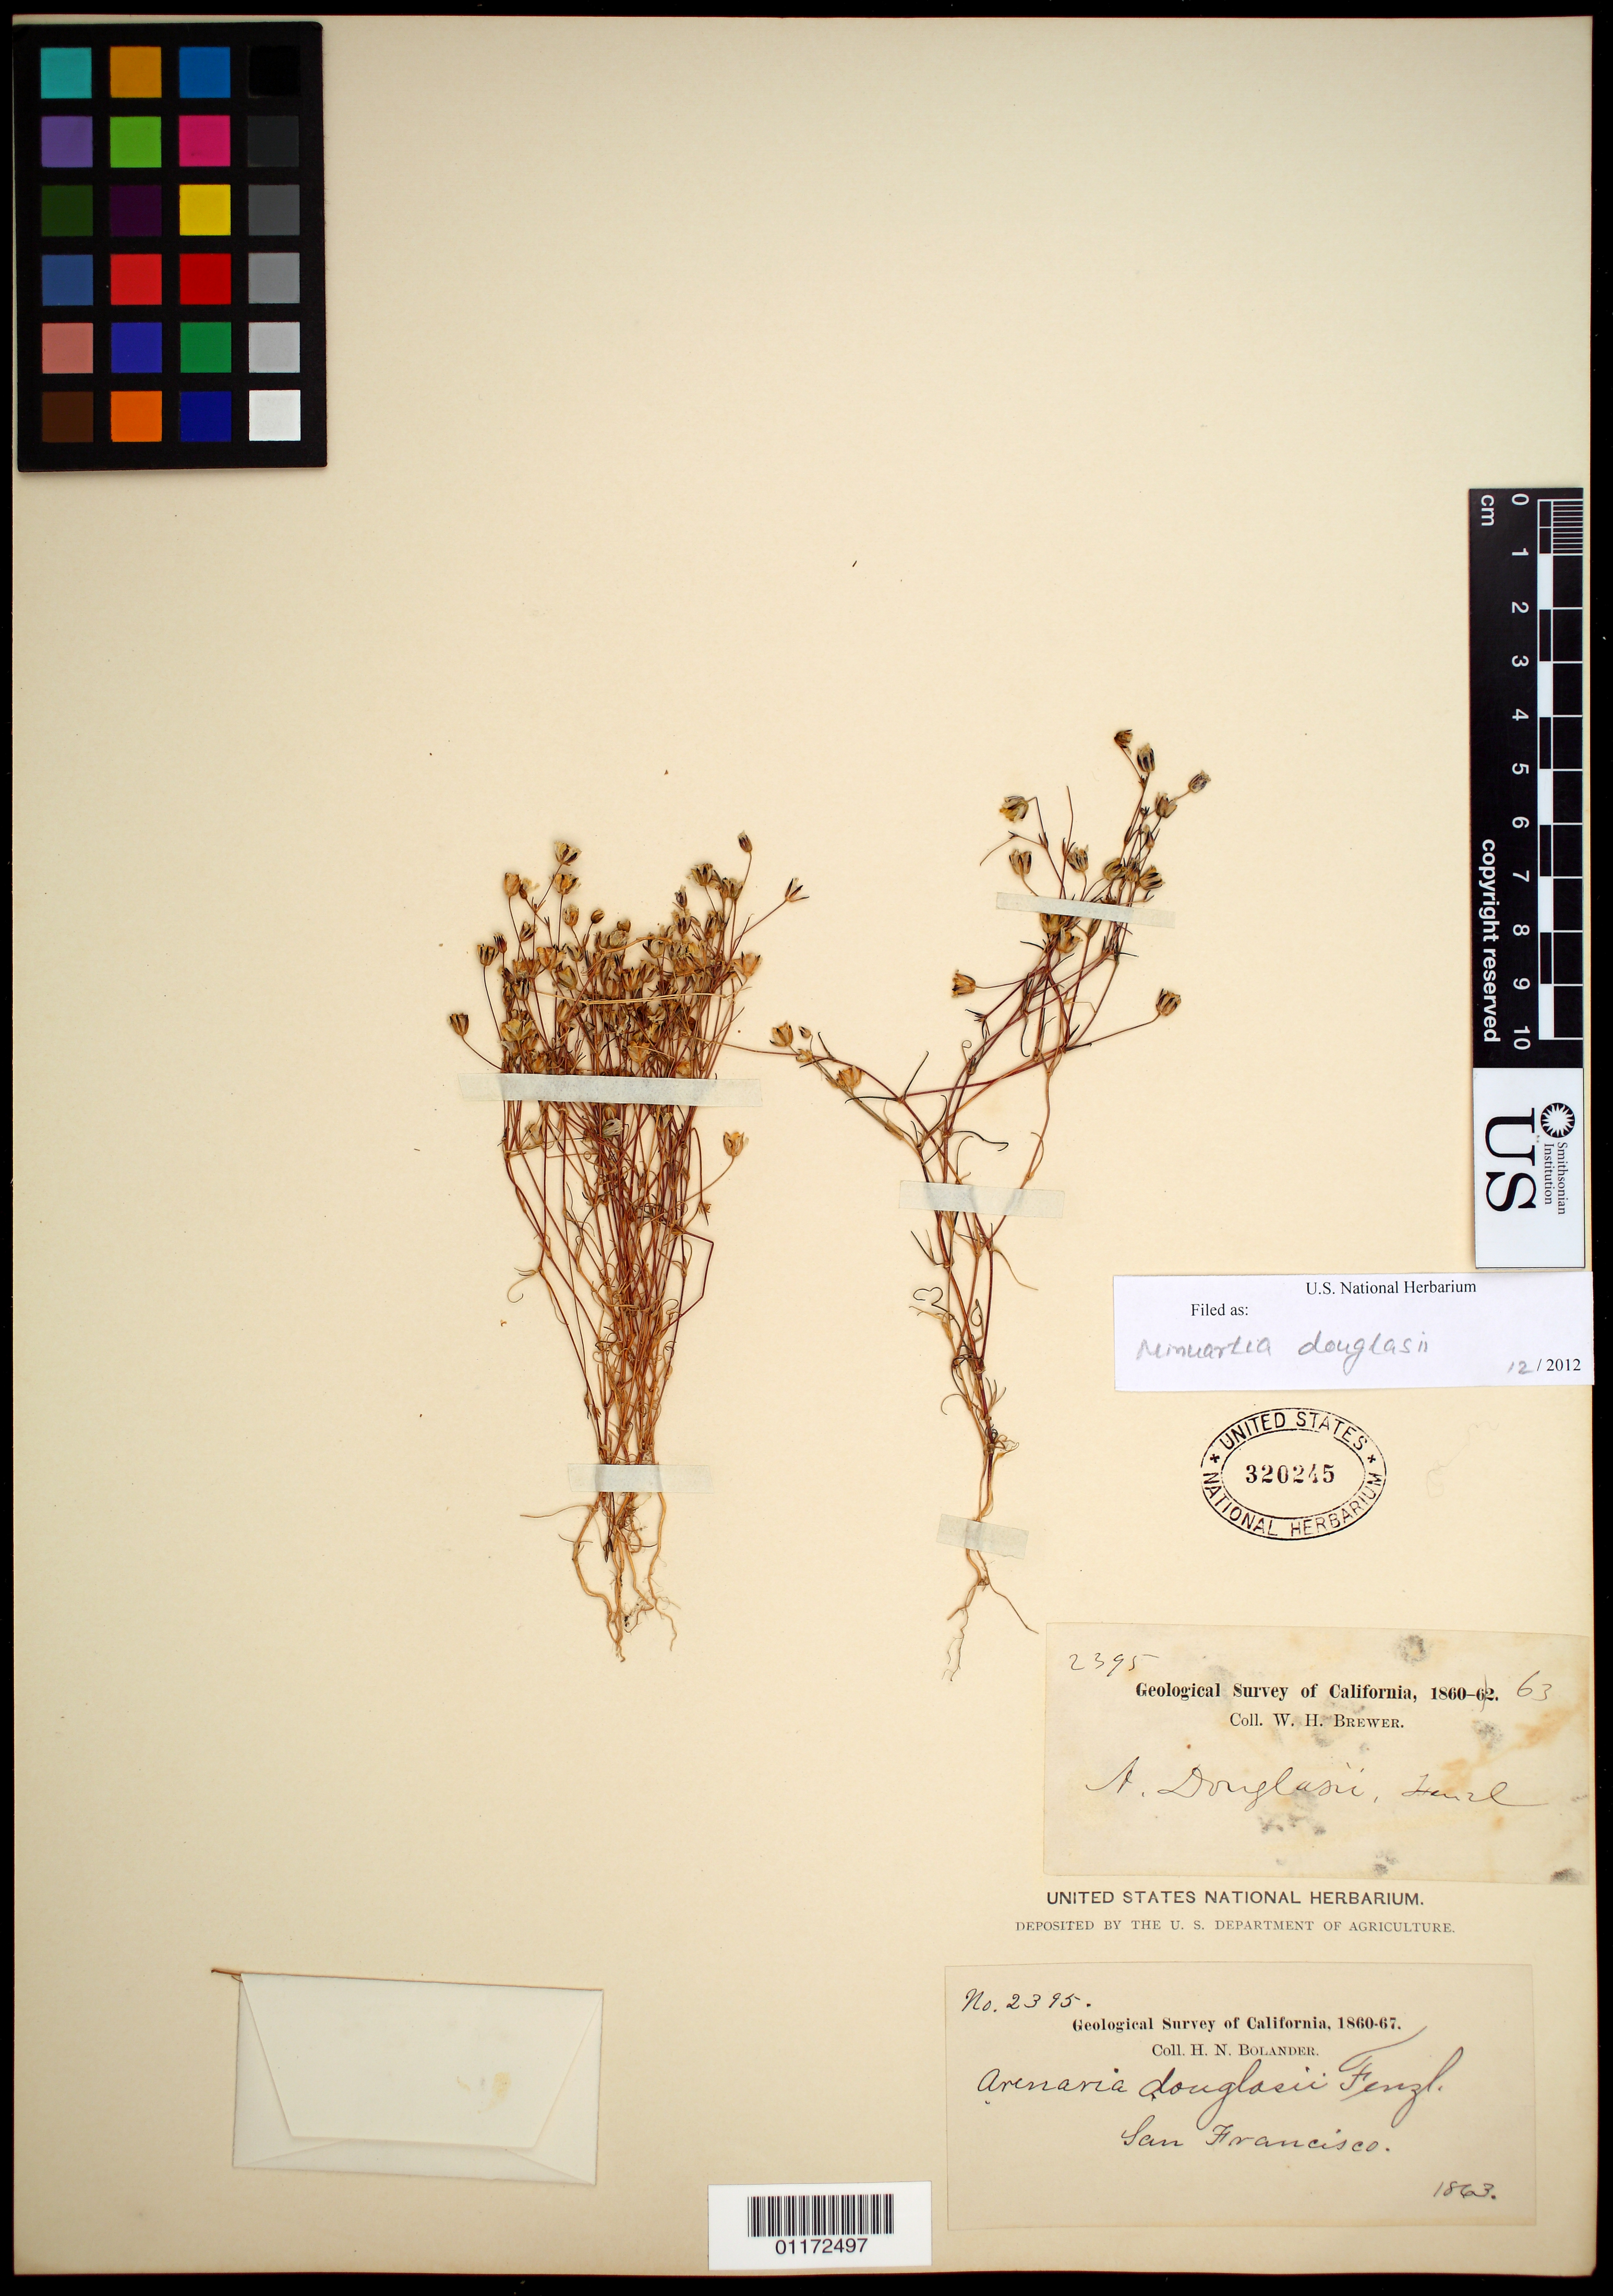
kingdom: Plantae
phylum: Tracheophyta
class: Magnoliopsida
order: Caryophyllales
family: Caryophyllaceae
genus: Minuartia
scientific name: Minuartia douglasii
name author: Mattf.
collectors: H. Bolander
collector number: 2395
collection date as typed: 1863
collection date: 1863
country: United States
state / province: California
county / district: San Francisco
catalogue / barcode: US 320245